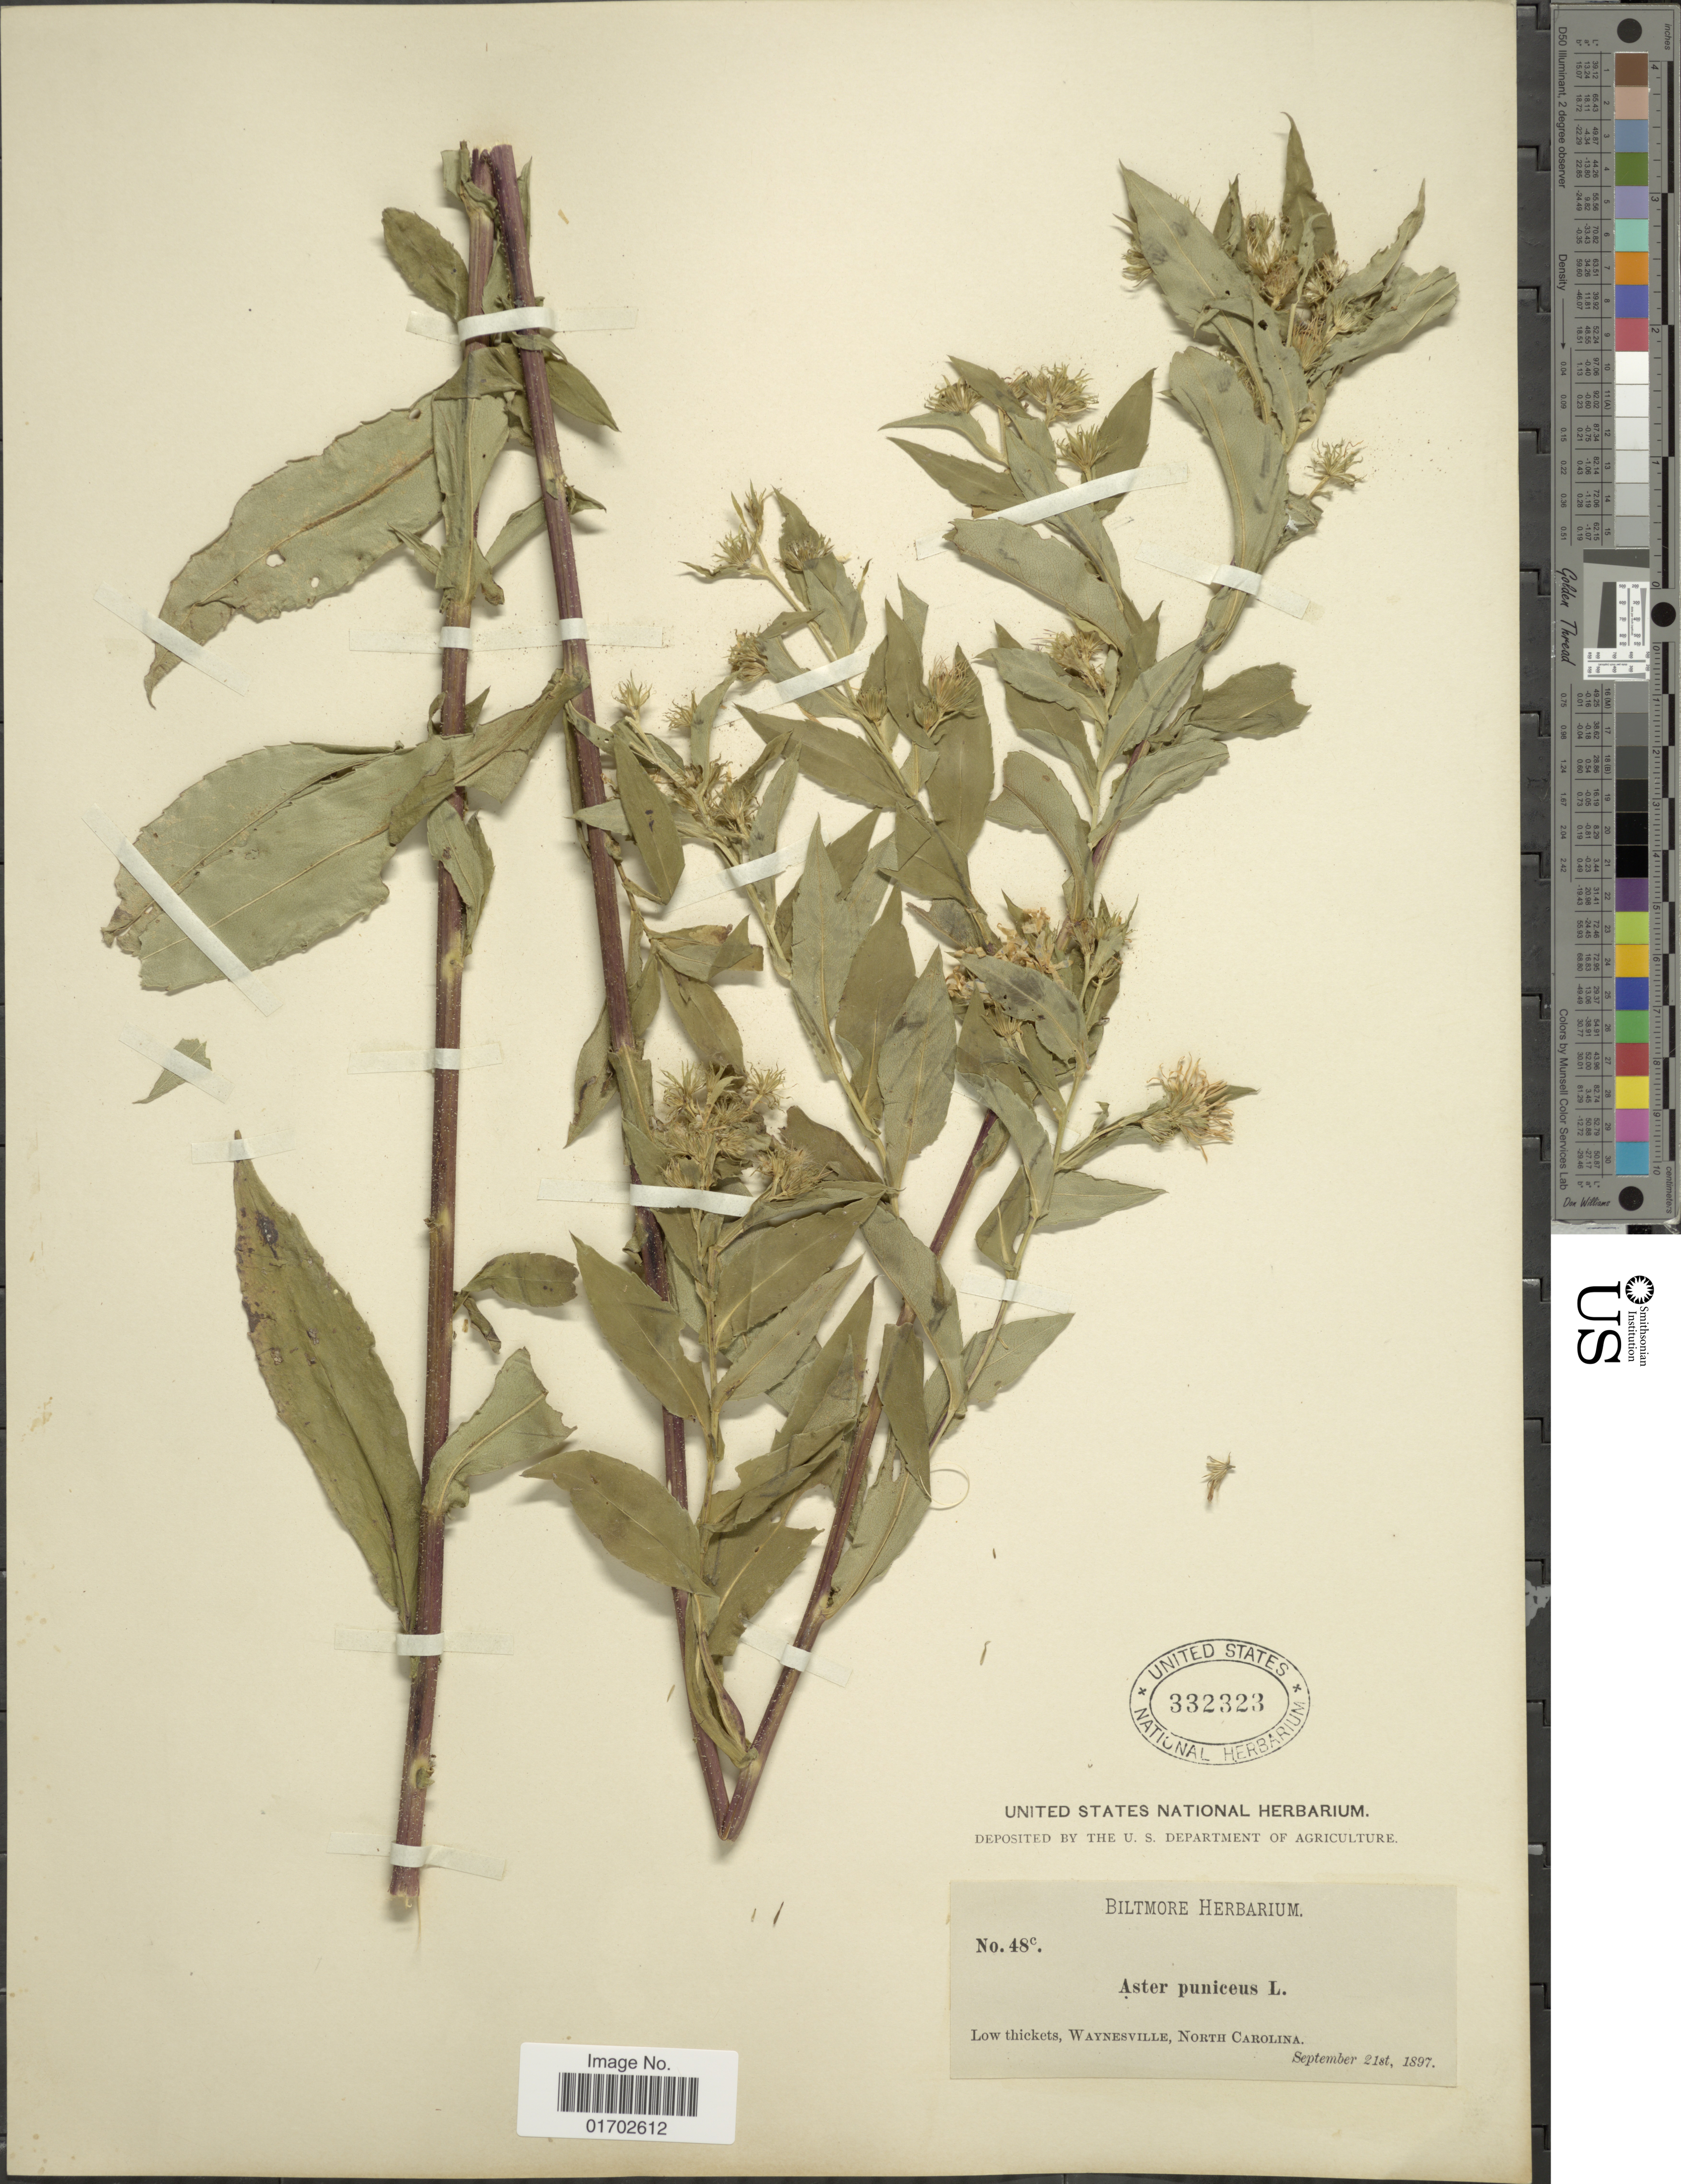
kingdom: Plantae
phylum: Tracheophyta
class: Magnoliopsida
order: Asterales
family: Asteraceae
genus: Symphyotrichum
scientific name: Symphyotrichum puniceum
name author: (L.) Á. Löve & D. Löve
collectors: ex herb. Biltmore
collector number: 48c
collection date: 1897-09-21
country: United States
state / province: North Carolina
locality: Low thickets, Waynesville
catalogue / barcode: US 332323